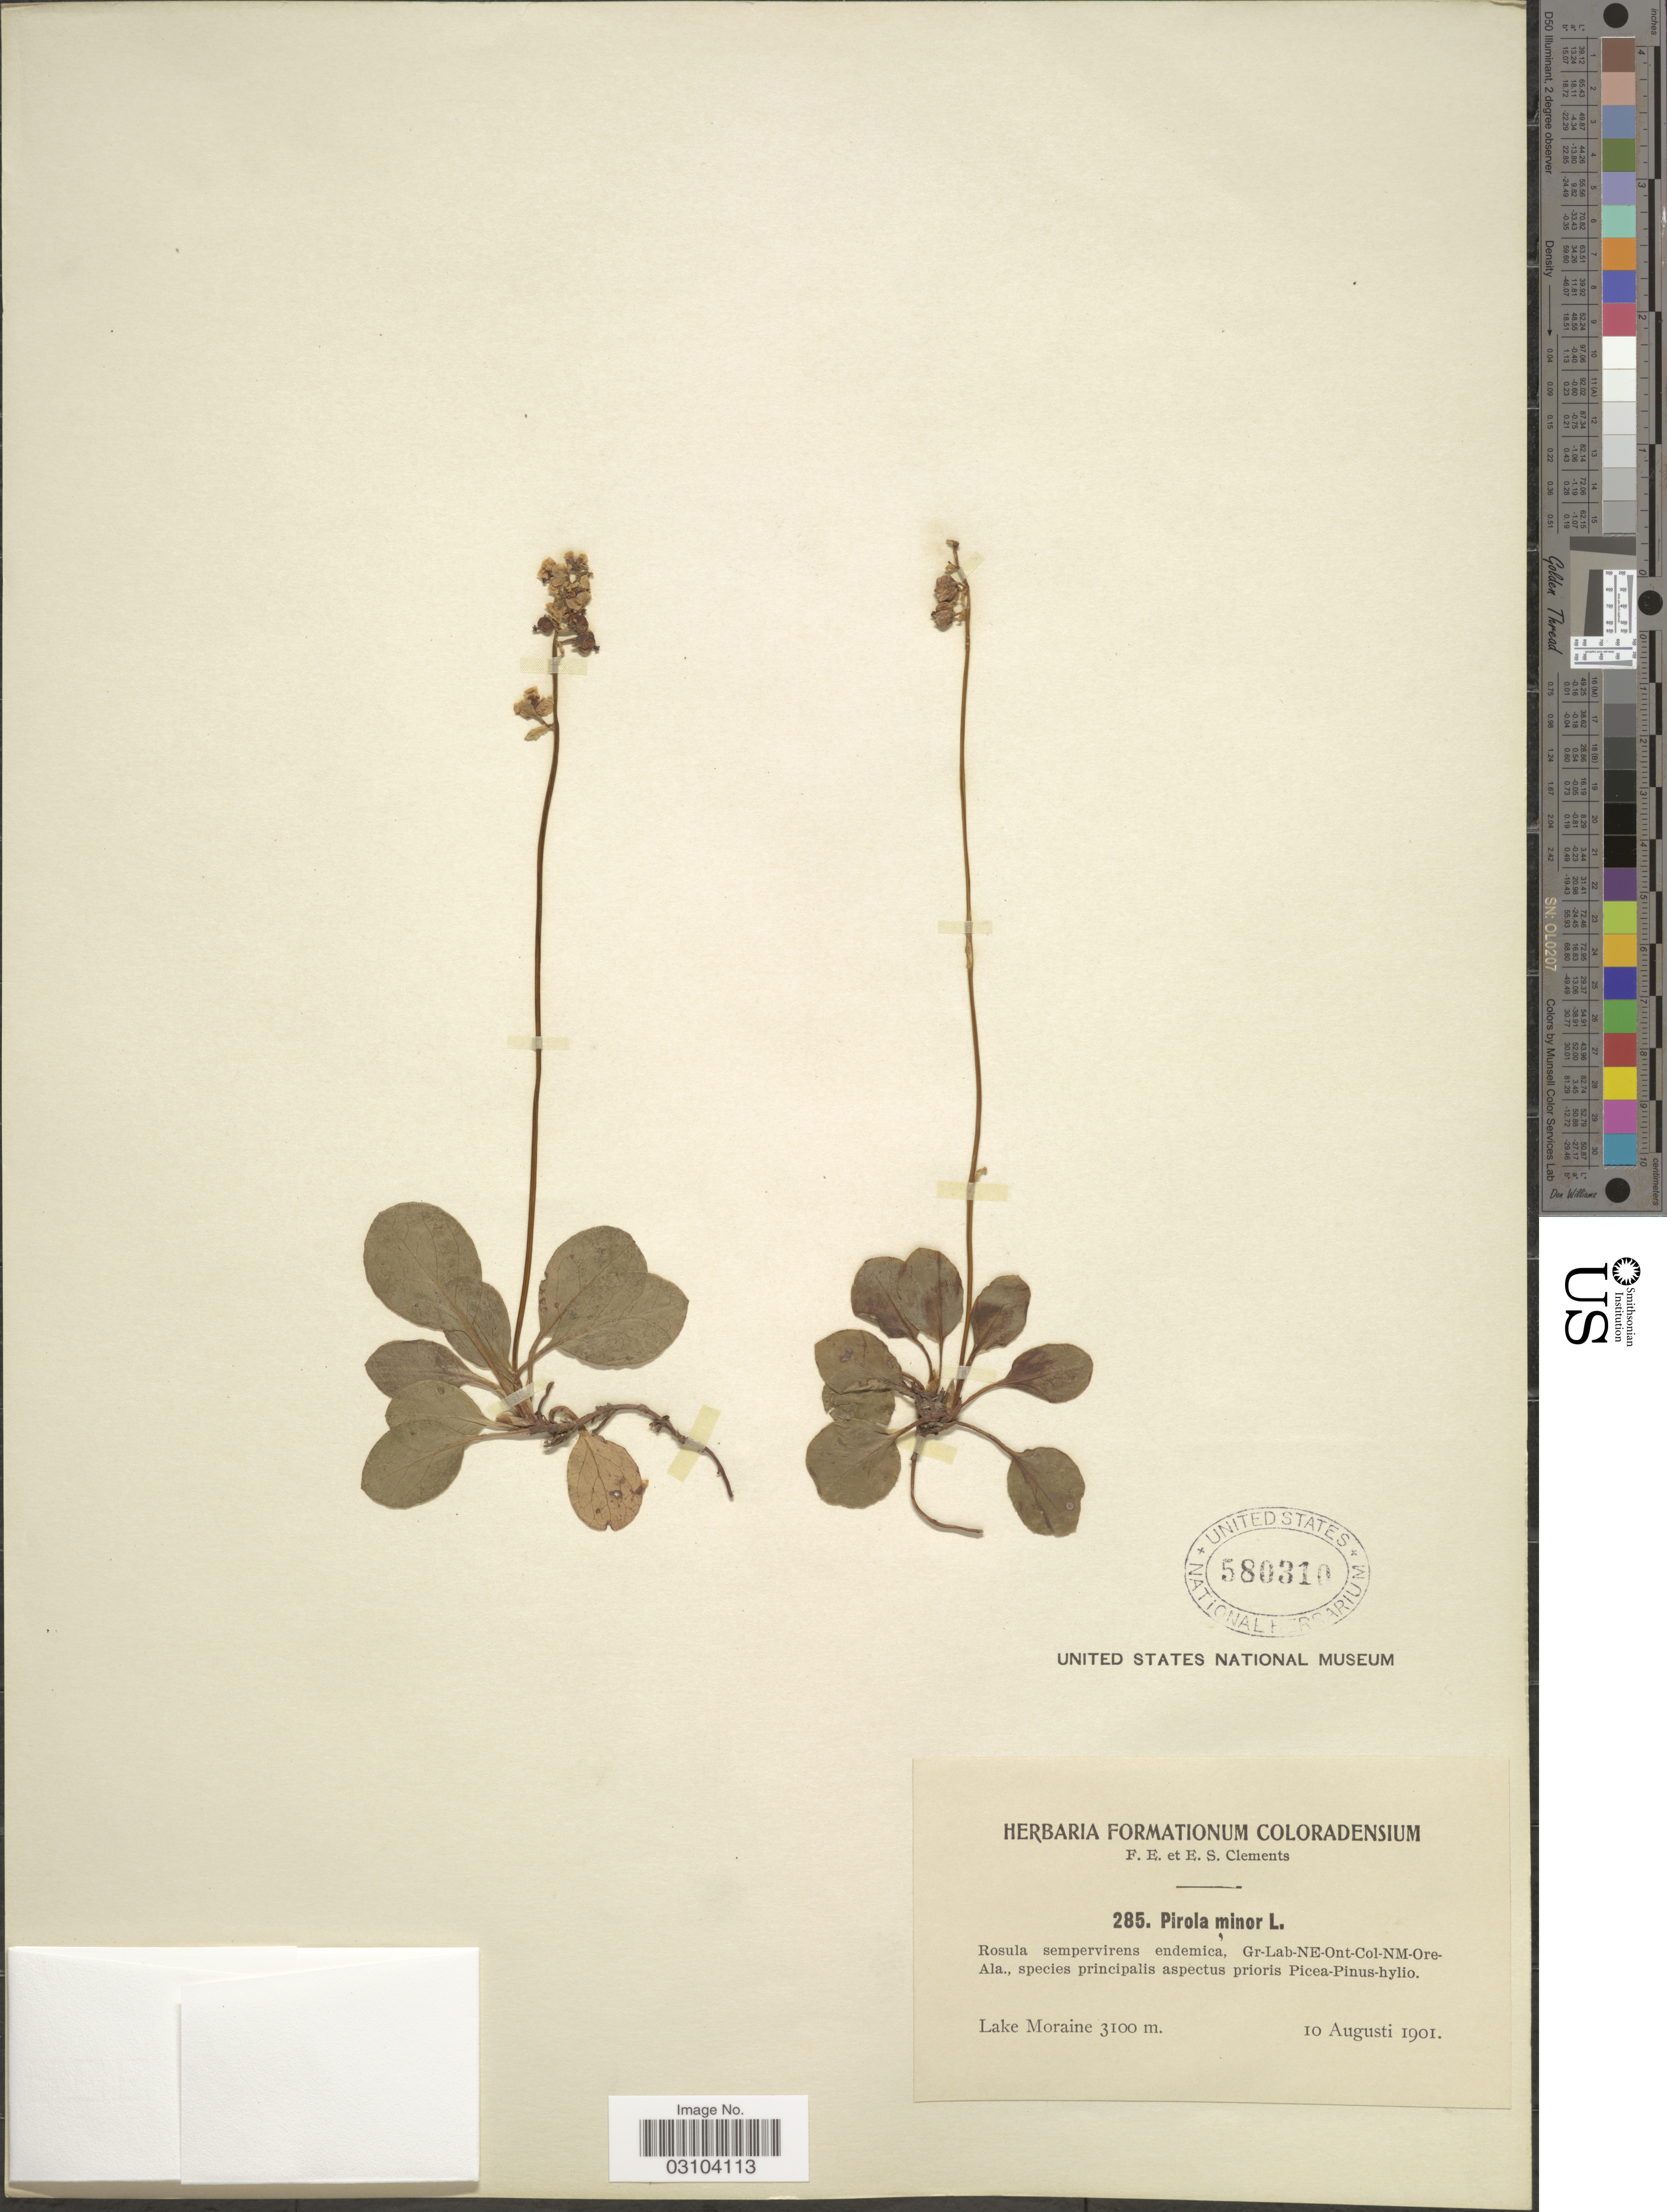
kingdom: Plantae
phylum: Tracheophyta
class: Magnoliopsida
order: Ericales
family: Ericaceae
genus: Pyrola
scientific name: Pyrola minor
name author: L.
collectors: F. E. Clements & E. S. Clements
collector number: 285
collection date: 1901-08-10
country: United States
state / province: Colorado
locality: Lake Moraine.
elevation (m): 3100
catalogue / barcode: US 580310